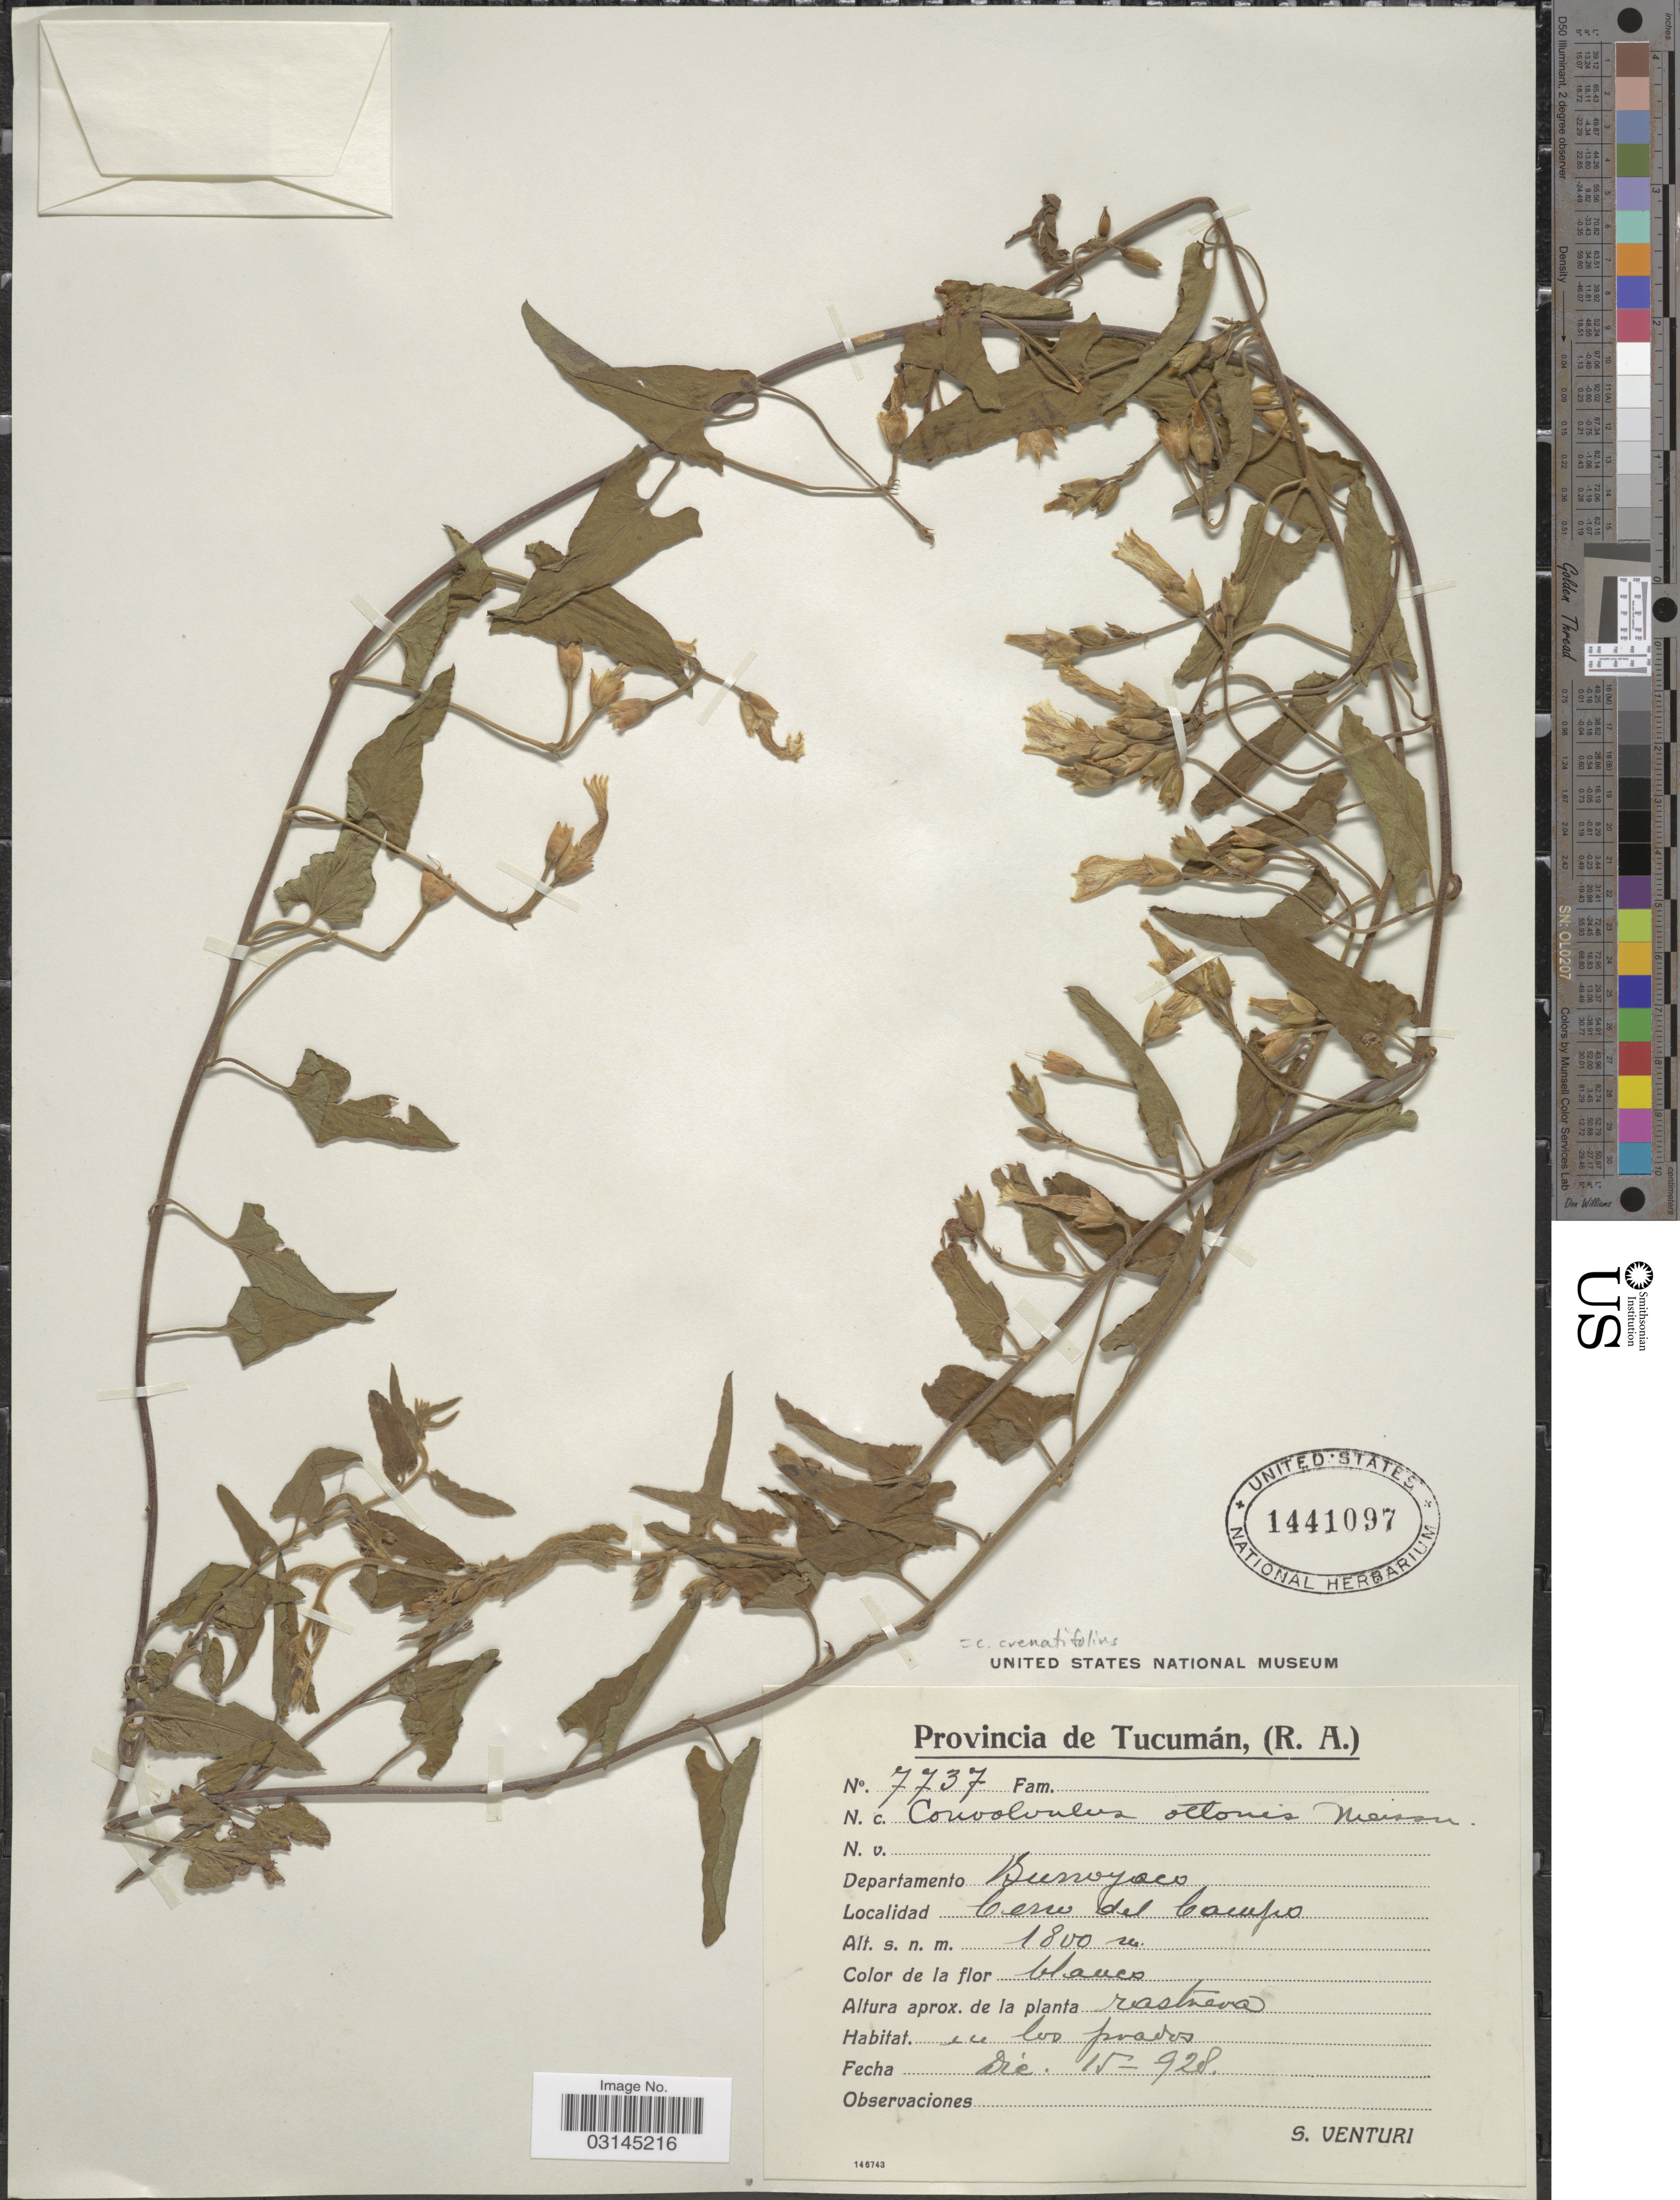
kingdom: Plantae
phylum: Tracheophyta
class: Magnoliopsida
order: Solanales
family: Convolvulaceae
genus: Convolvulus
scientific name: Convolvulus crenatifolius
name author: Ruiz & Pav.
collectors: S. Venturi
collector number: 7737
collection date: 1928-12-15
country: Argentina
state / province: Tucuman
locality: Departamento Burruyacu, Cerro del Campo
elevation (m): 1800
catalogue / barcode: US 1441097